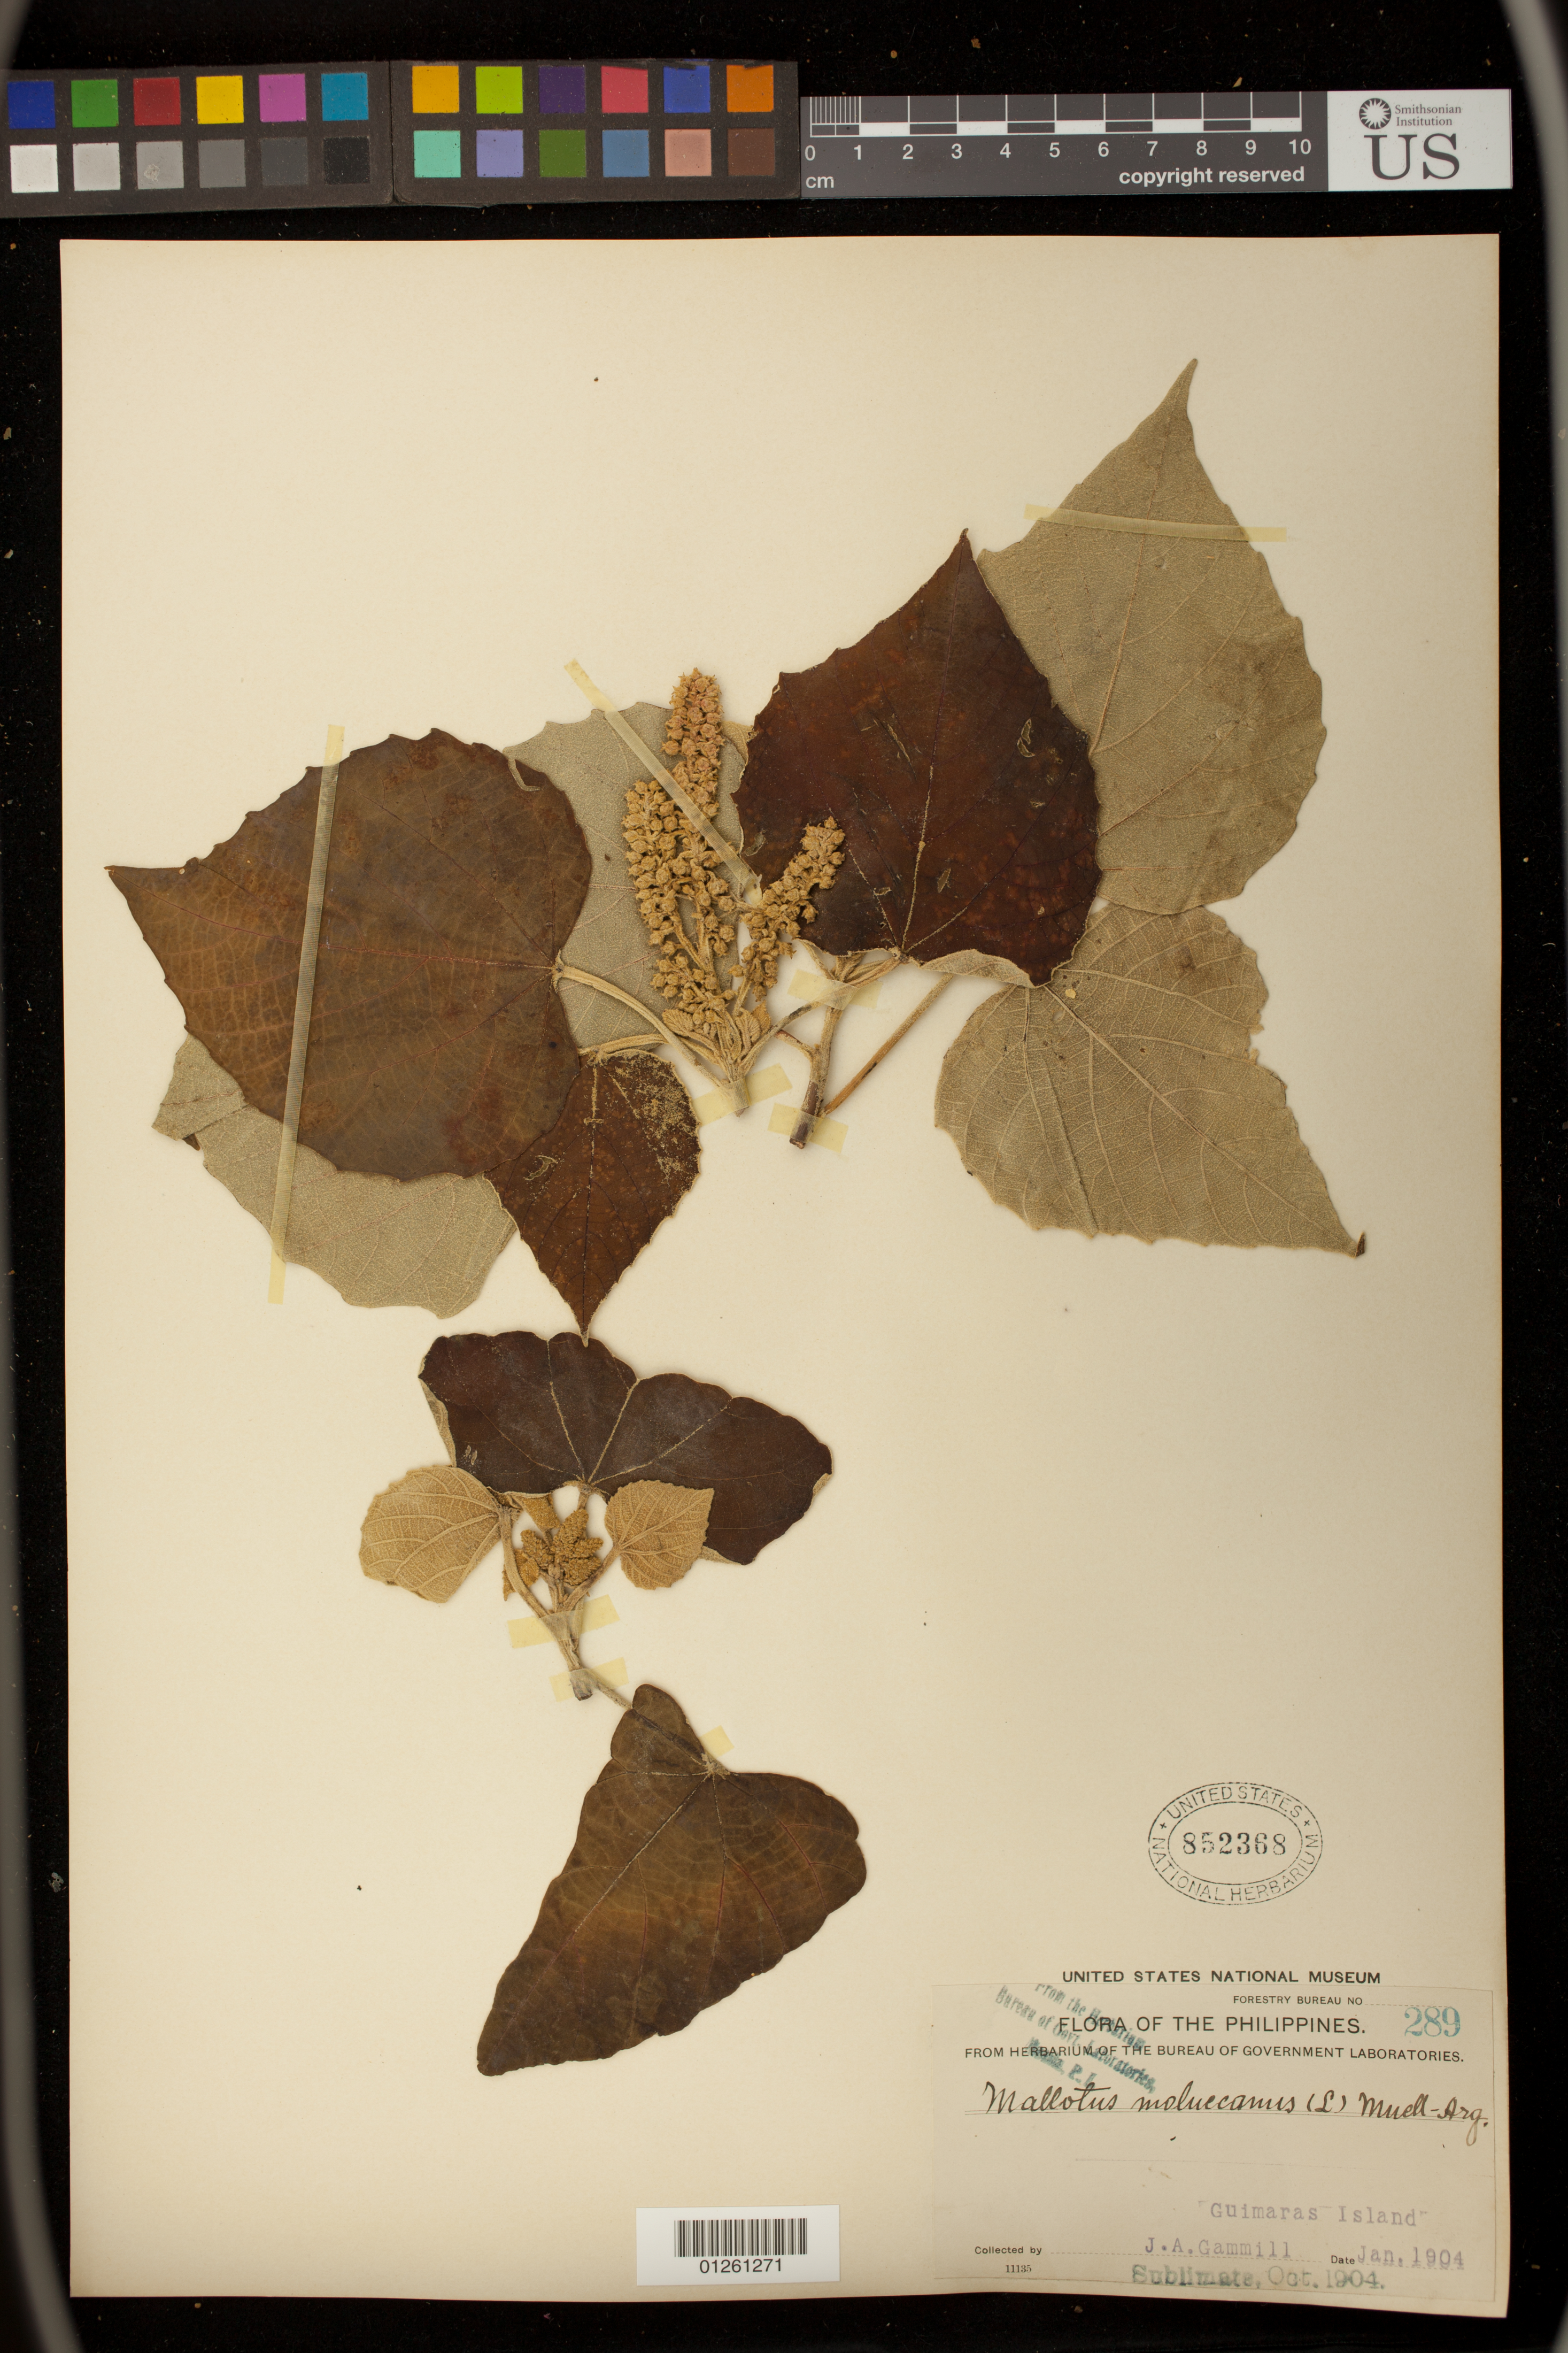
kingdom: Plantae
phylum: Tracheophyta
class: Magnoliopsida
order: Malpighiales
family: Euphorbiaceae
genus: Melanolepis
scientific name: Melanolepis multiglandulosa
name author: (Reinw. ex Blume) Rchb. f. & Zoll.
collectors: J. Gammill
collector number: For. Bur. 289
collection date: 1904-01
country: Philippines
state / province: Western Visayas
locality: Guimaras Island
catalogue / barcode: US 852368